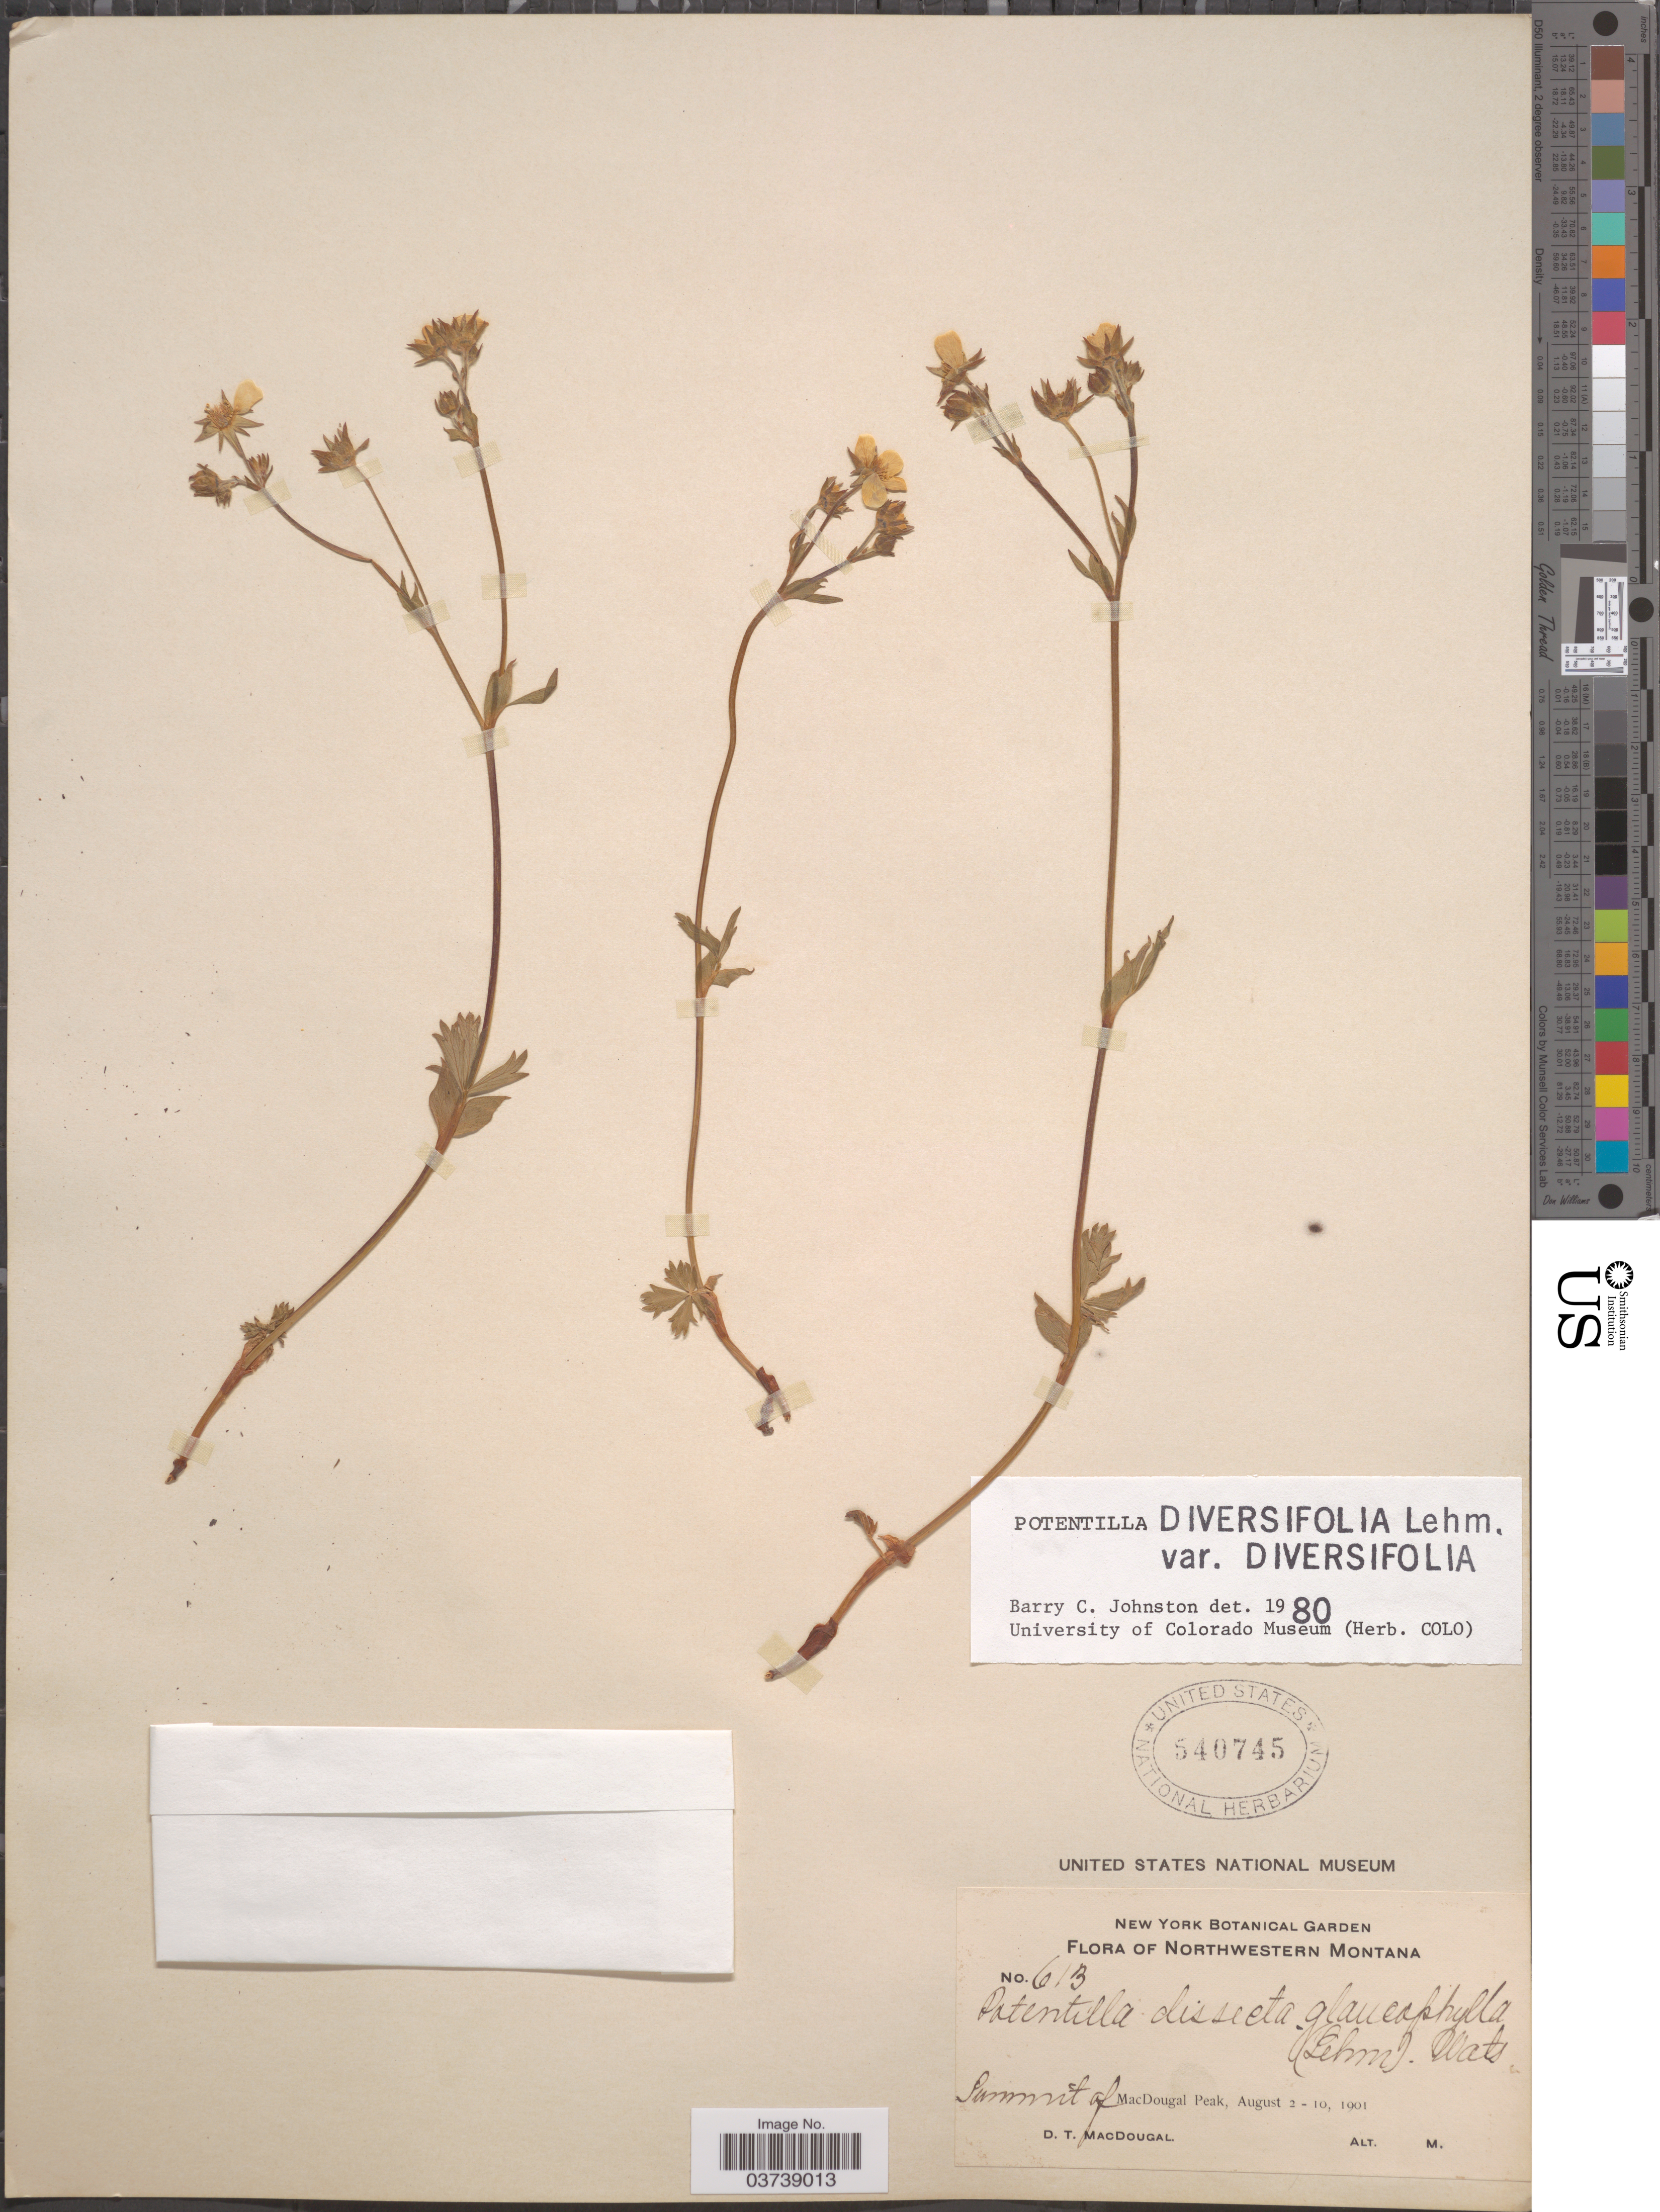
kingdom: Plantae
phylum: Tracheophyta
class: Magnoliopsida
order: Rosales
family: Rosaceae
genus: Potentilla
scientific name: Potentilla diversifolia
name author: Lehm.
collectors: D. T. MacDougal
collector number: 613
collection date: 1901-08-02/1901-08-10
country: United States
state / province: Montana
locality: Northwestern Montana. Summit of MacDougal Peak.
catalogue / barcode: US 540745